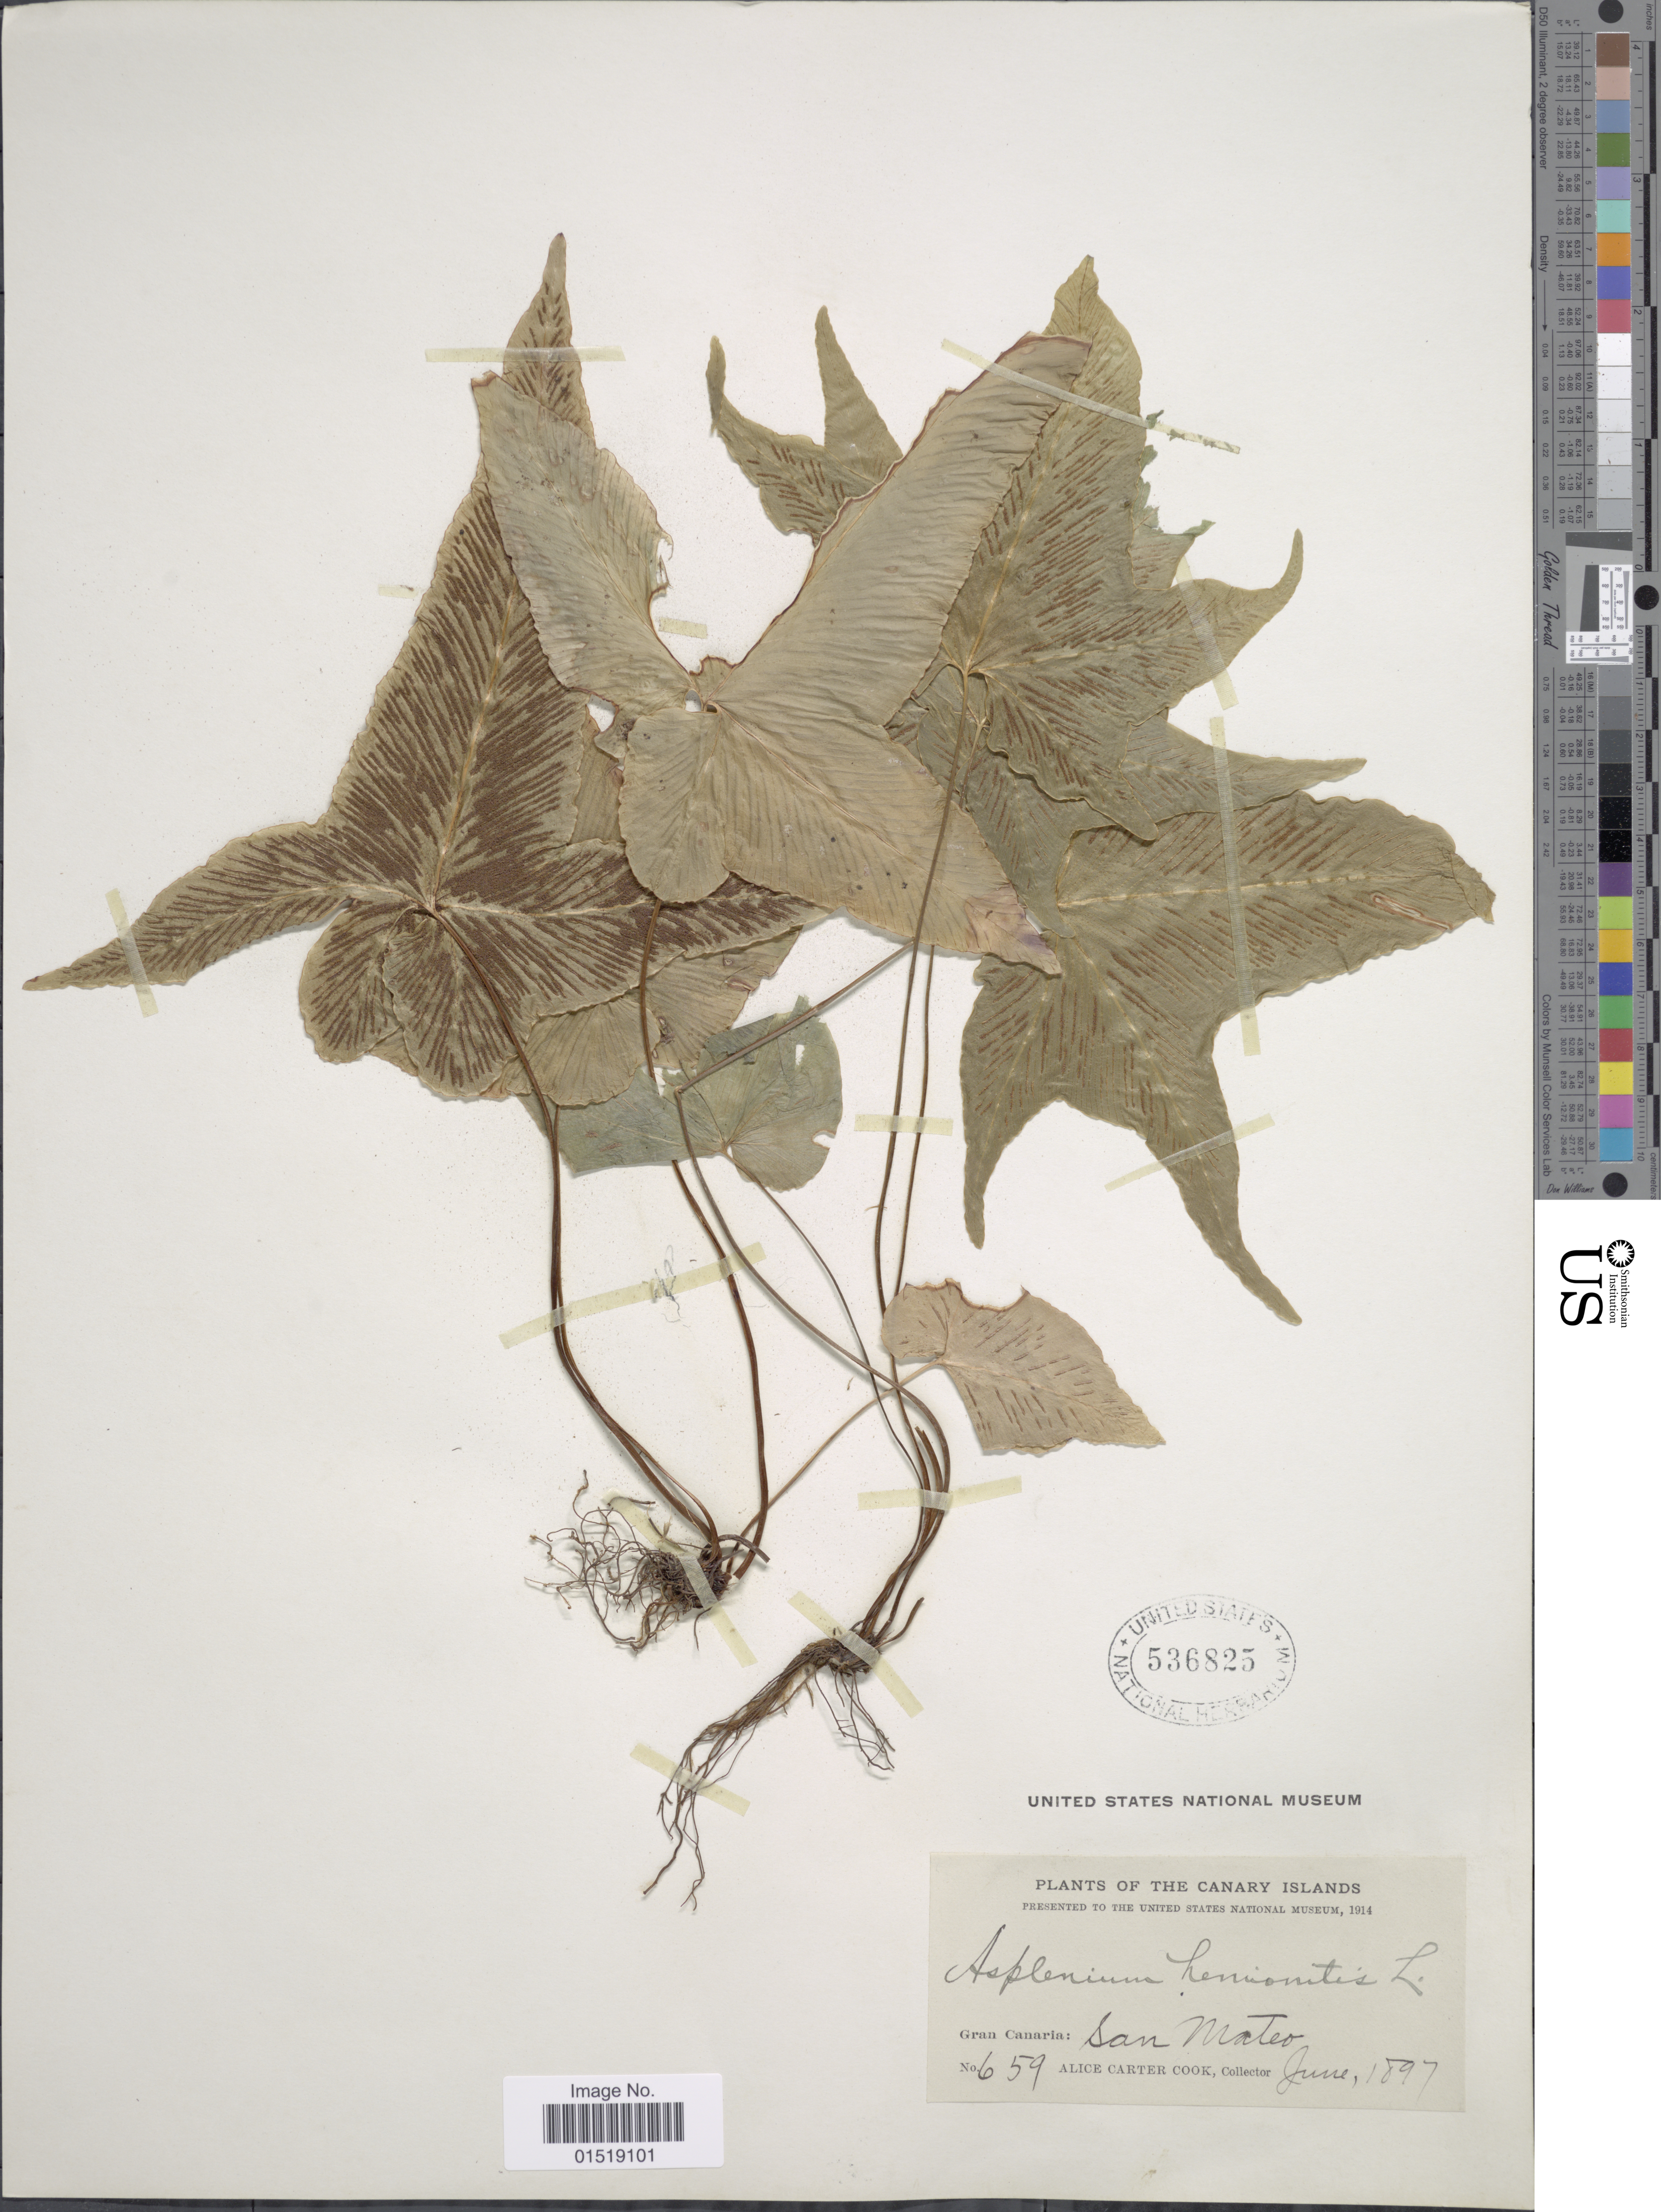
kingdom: Plantae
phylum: Tracheophyta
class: Polypodiopsida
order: Polypodiales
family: Aspleniaceae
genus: Asplenium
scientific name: Asplenium hemionitis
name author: L.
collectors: Alice C. Cook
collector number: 659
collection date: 1897-06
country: Spain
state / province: Canarias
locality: Canary Islands. Gran Canaria: San Mateo.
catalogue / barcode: US 536825